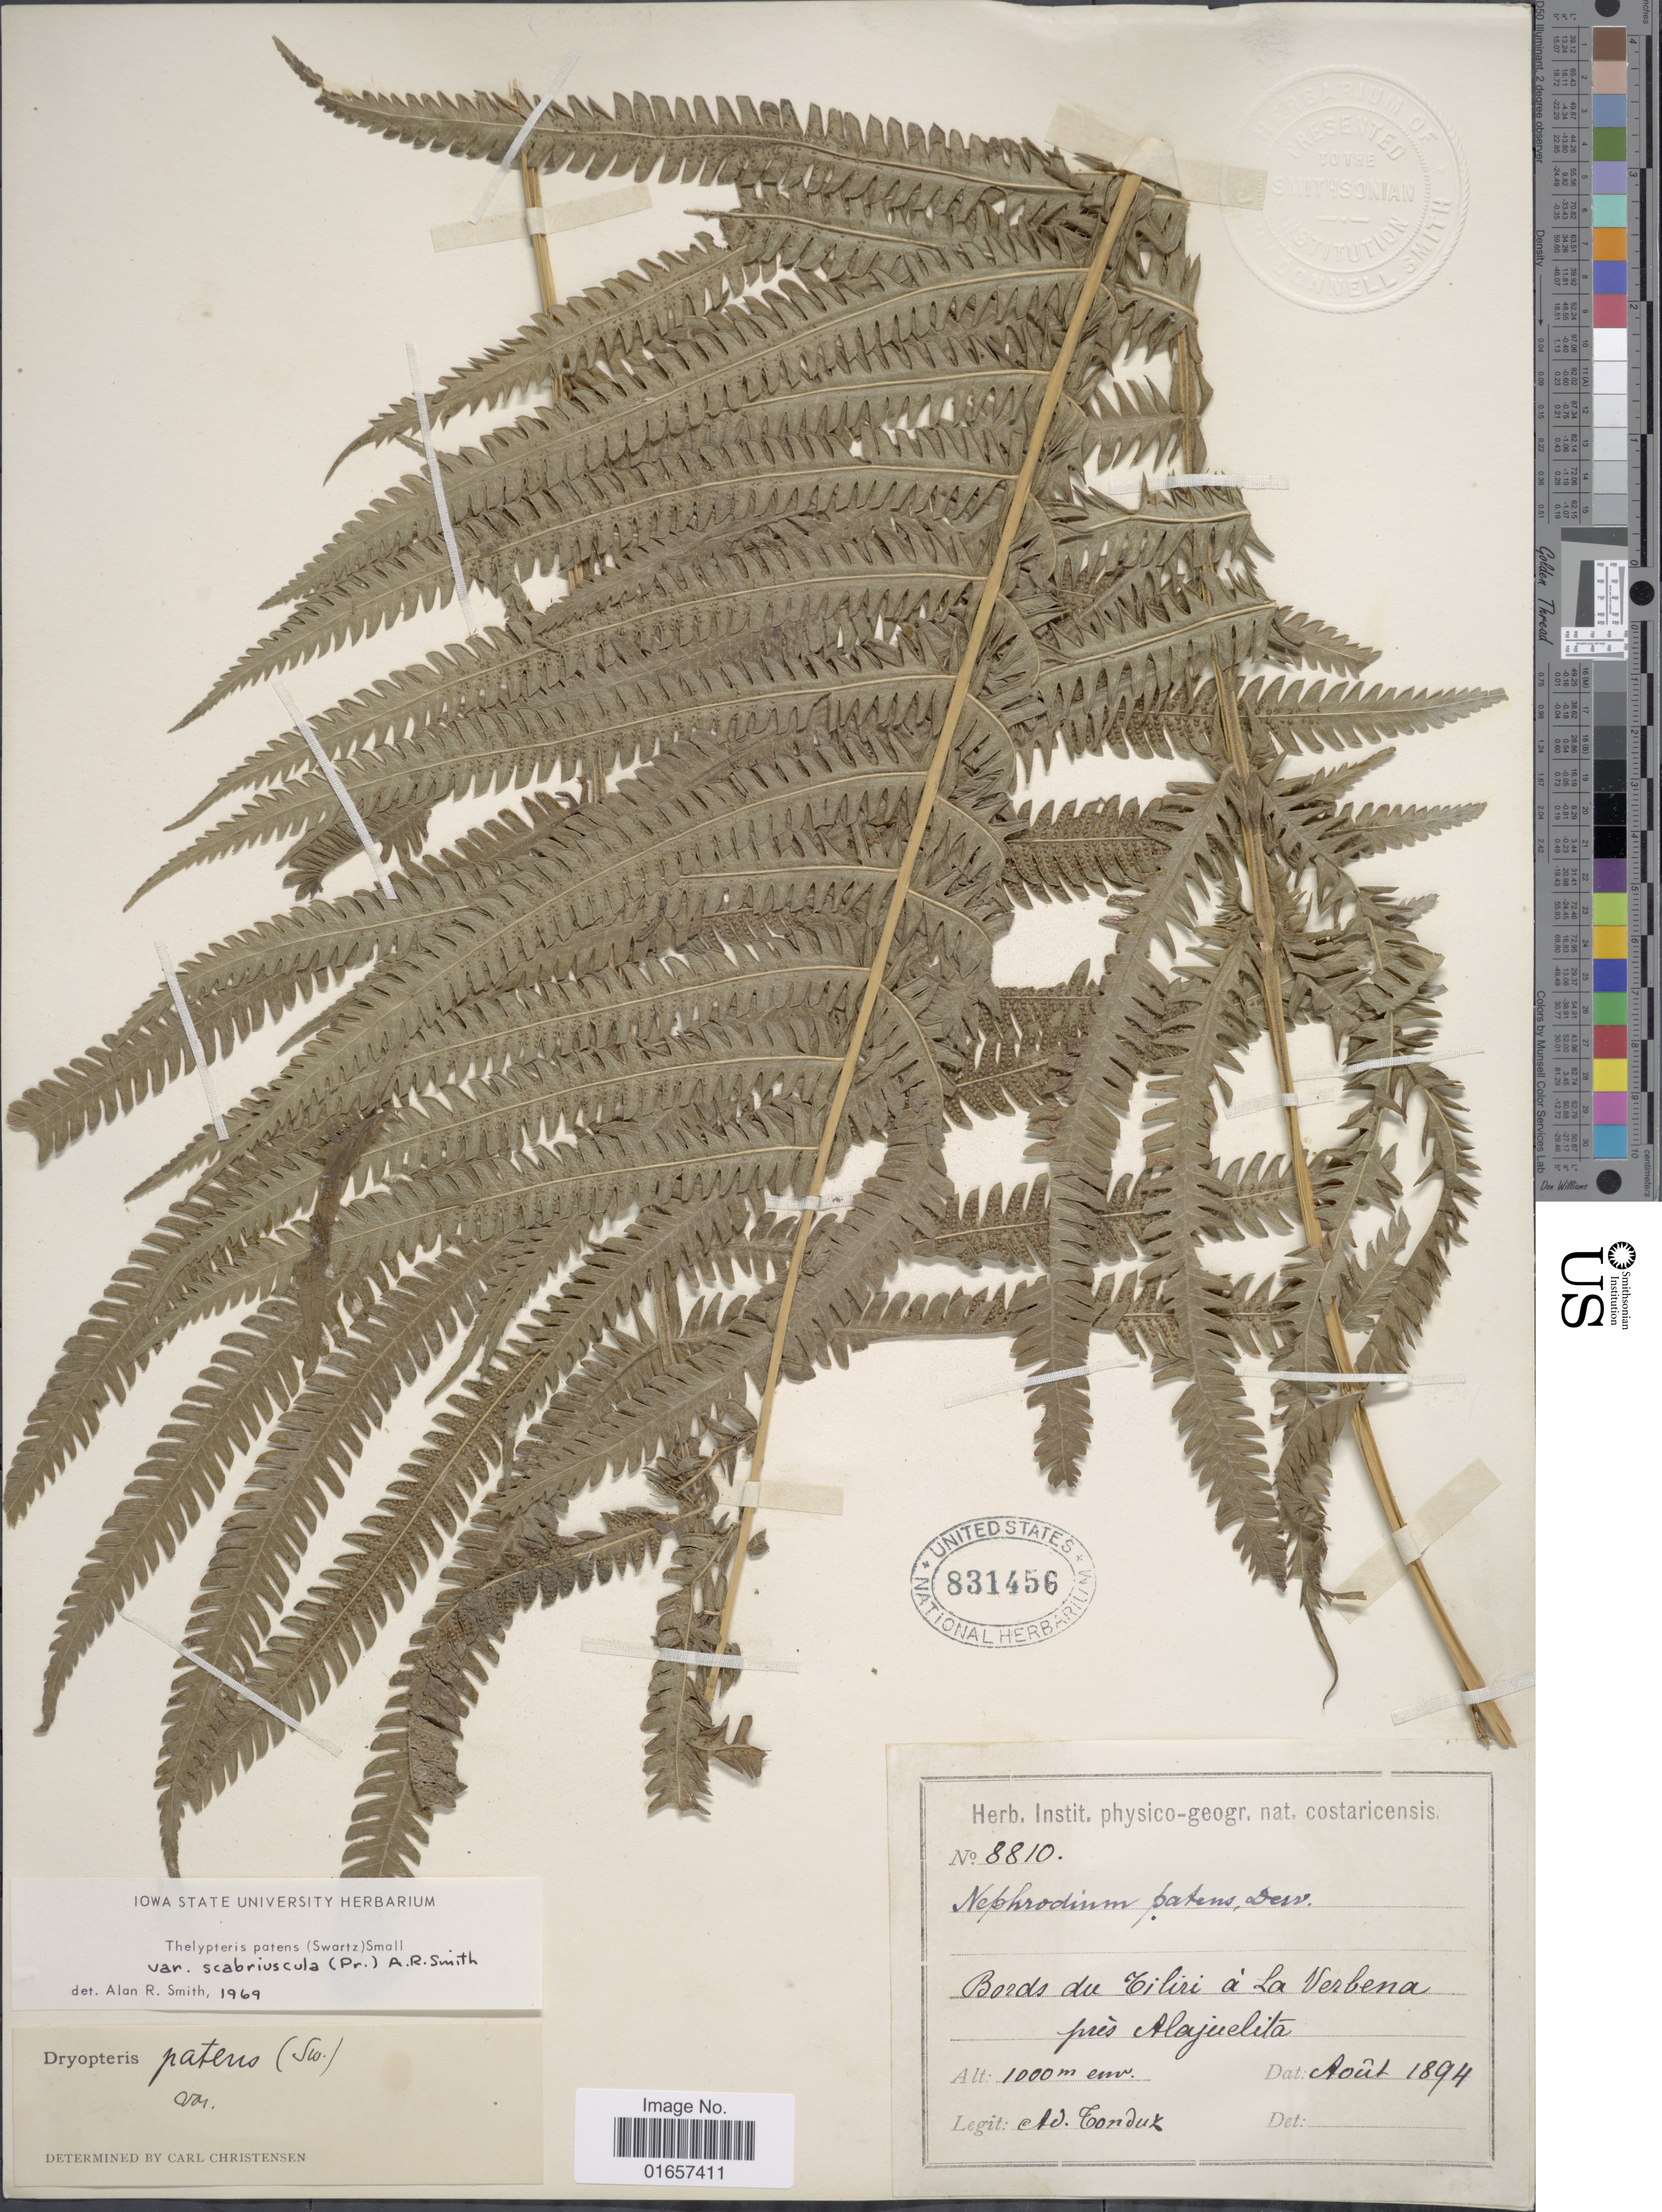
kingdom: Plantae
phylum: Tracheophyta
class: Polypodiopsida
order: Polypodiales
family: Thelypteridaceae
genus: Christella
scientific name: Christella patens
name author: (Sw.) Holttum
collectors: A. Tonduz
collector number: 8810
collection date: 1894-08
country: Costa Rica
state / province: Alajuela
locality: Costaricensis, Bords du Tiribi á La Verbena prés Alajuelita.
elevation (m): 1000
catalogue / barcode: US 831456